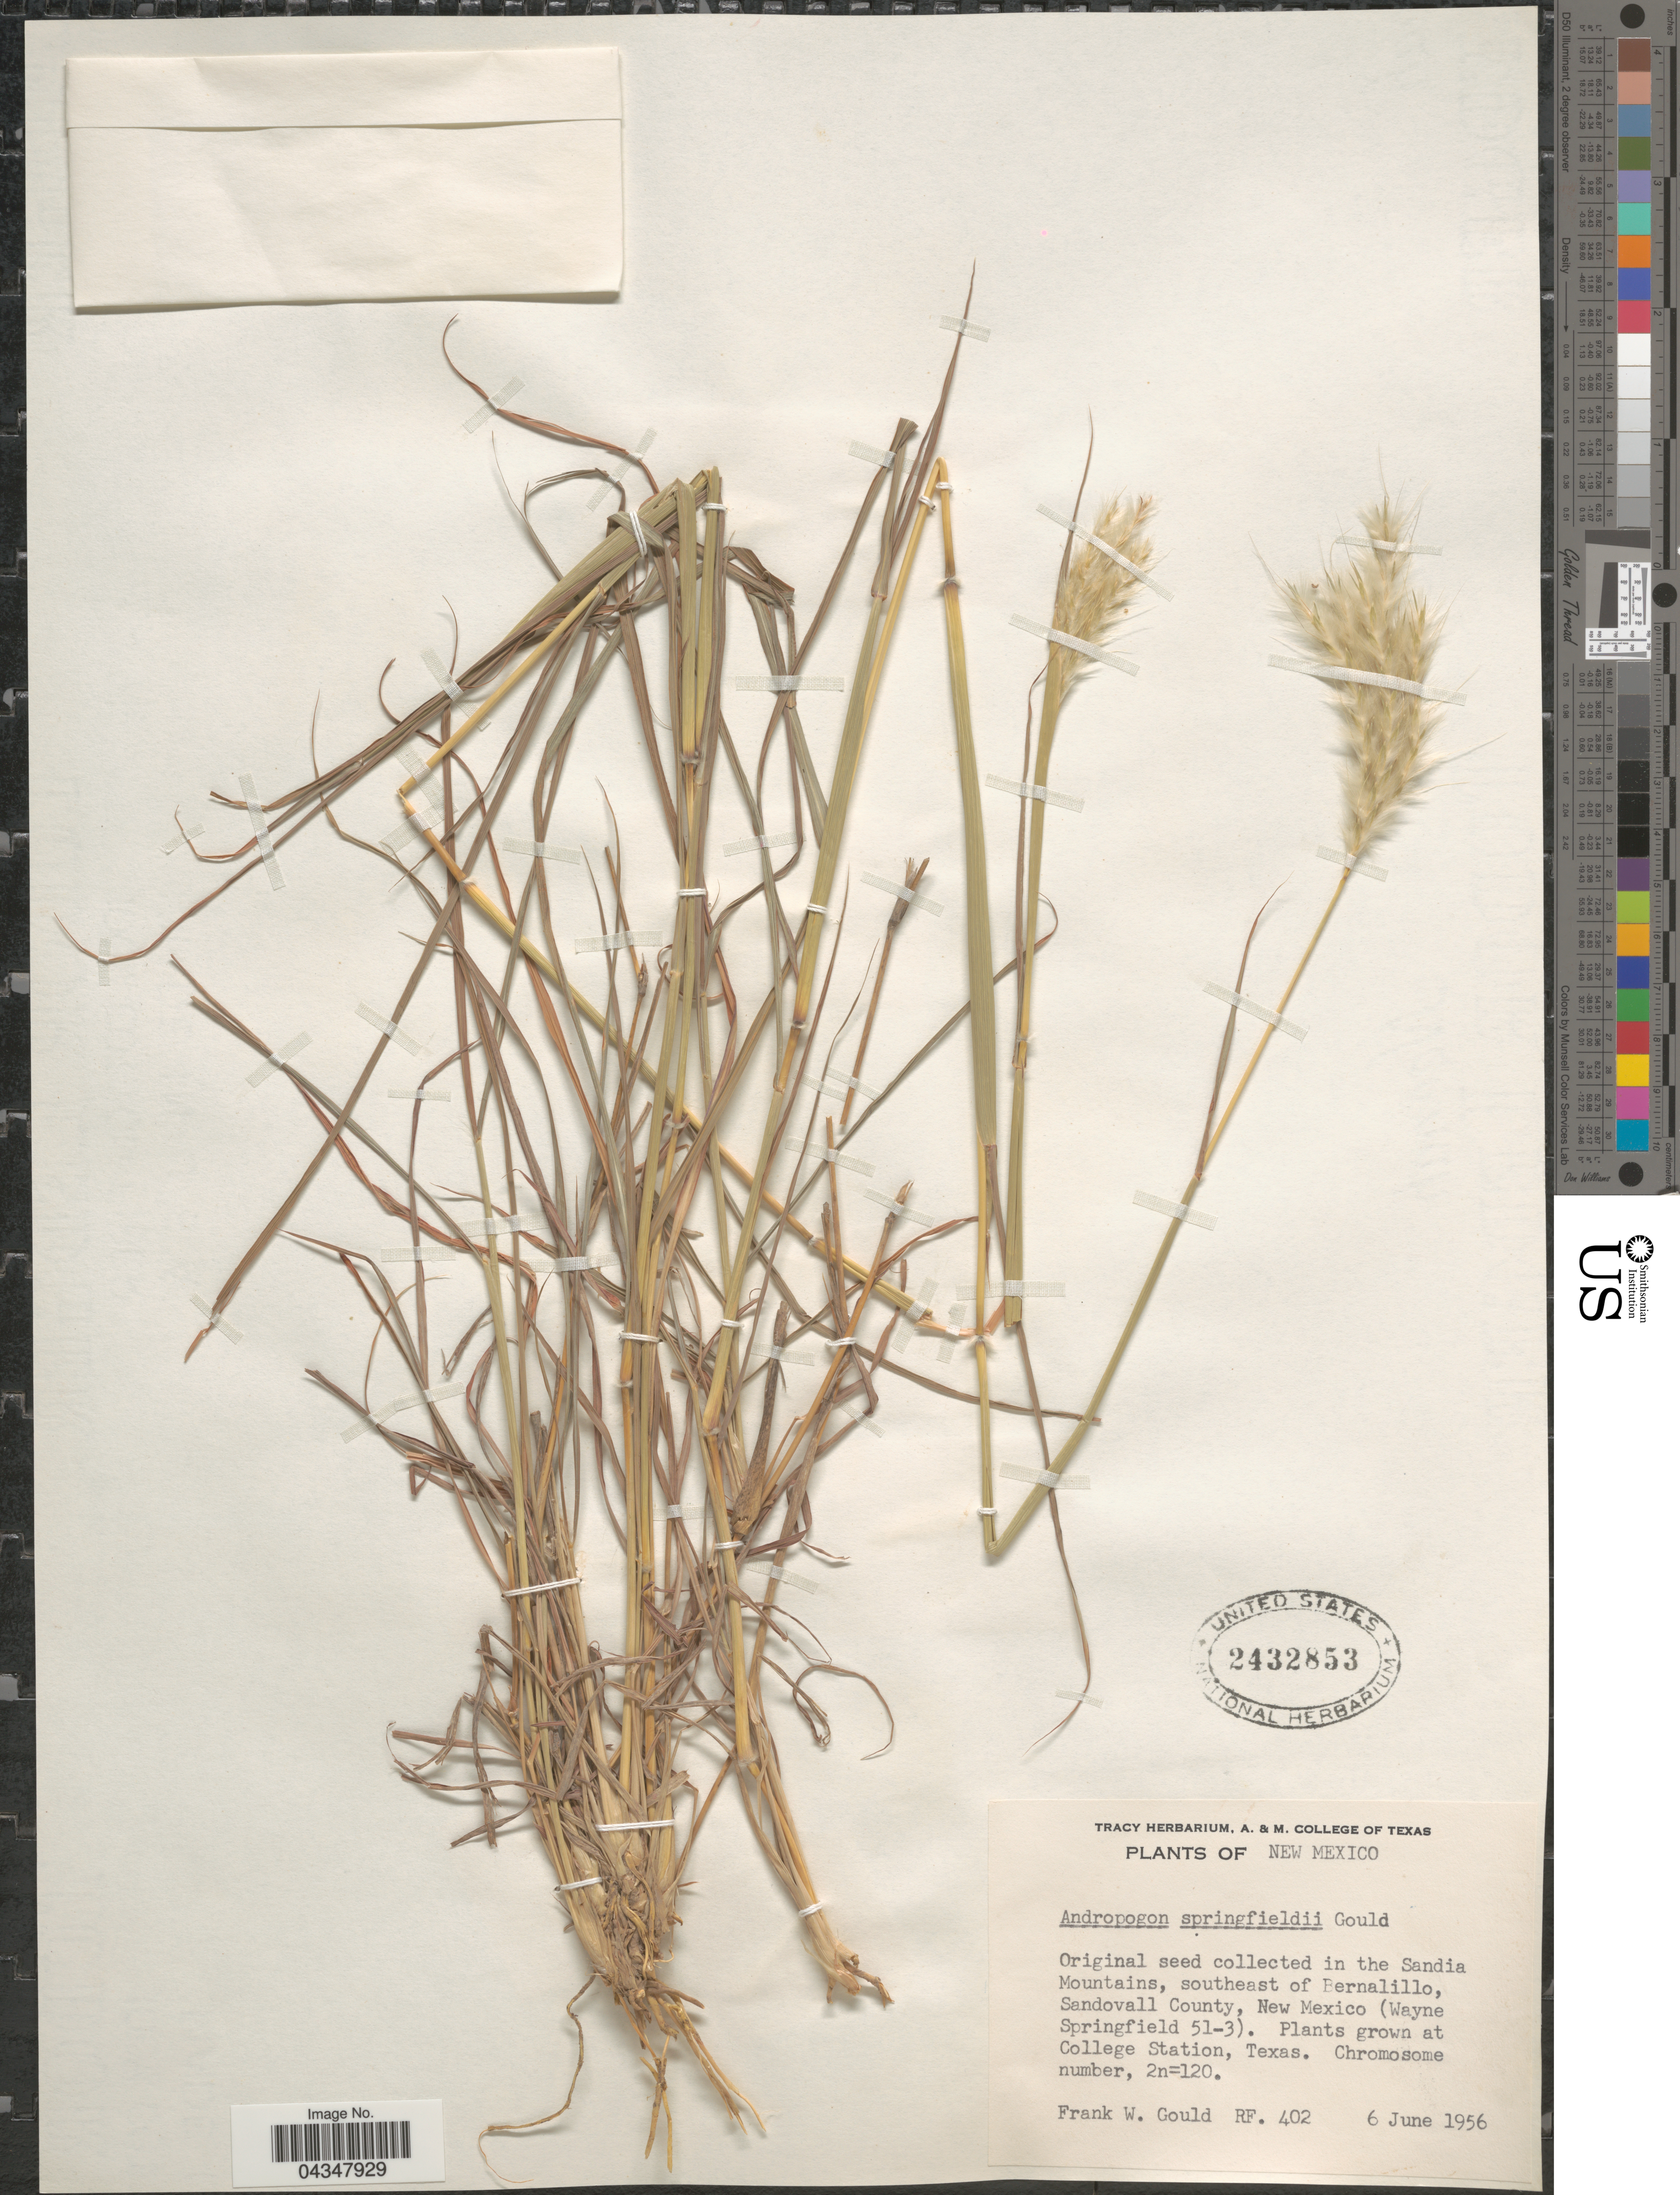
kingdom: Plantae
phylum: Tracheophyta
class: Liliopsida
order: Poales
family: Poaceae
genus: Bothriochloa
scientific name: Bothriochloa springfieldii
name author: (Gould) Parodi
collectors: F. W. Gould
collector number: RF.402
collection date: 1956-06-06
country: United States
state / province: New Mexico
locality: College Station.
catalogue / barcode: US 2432853